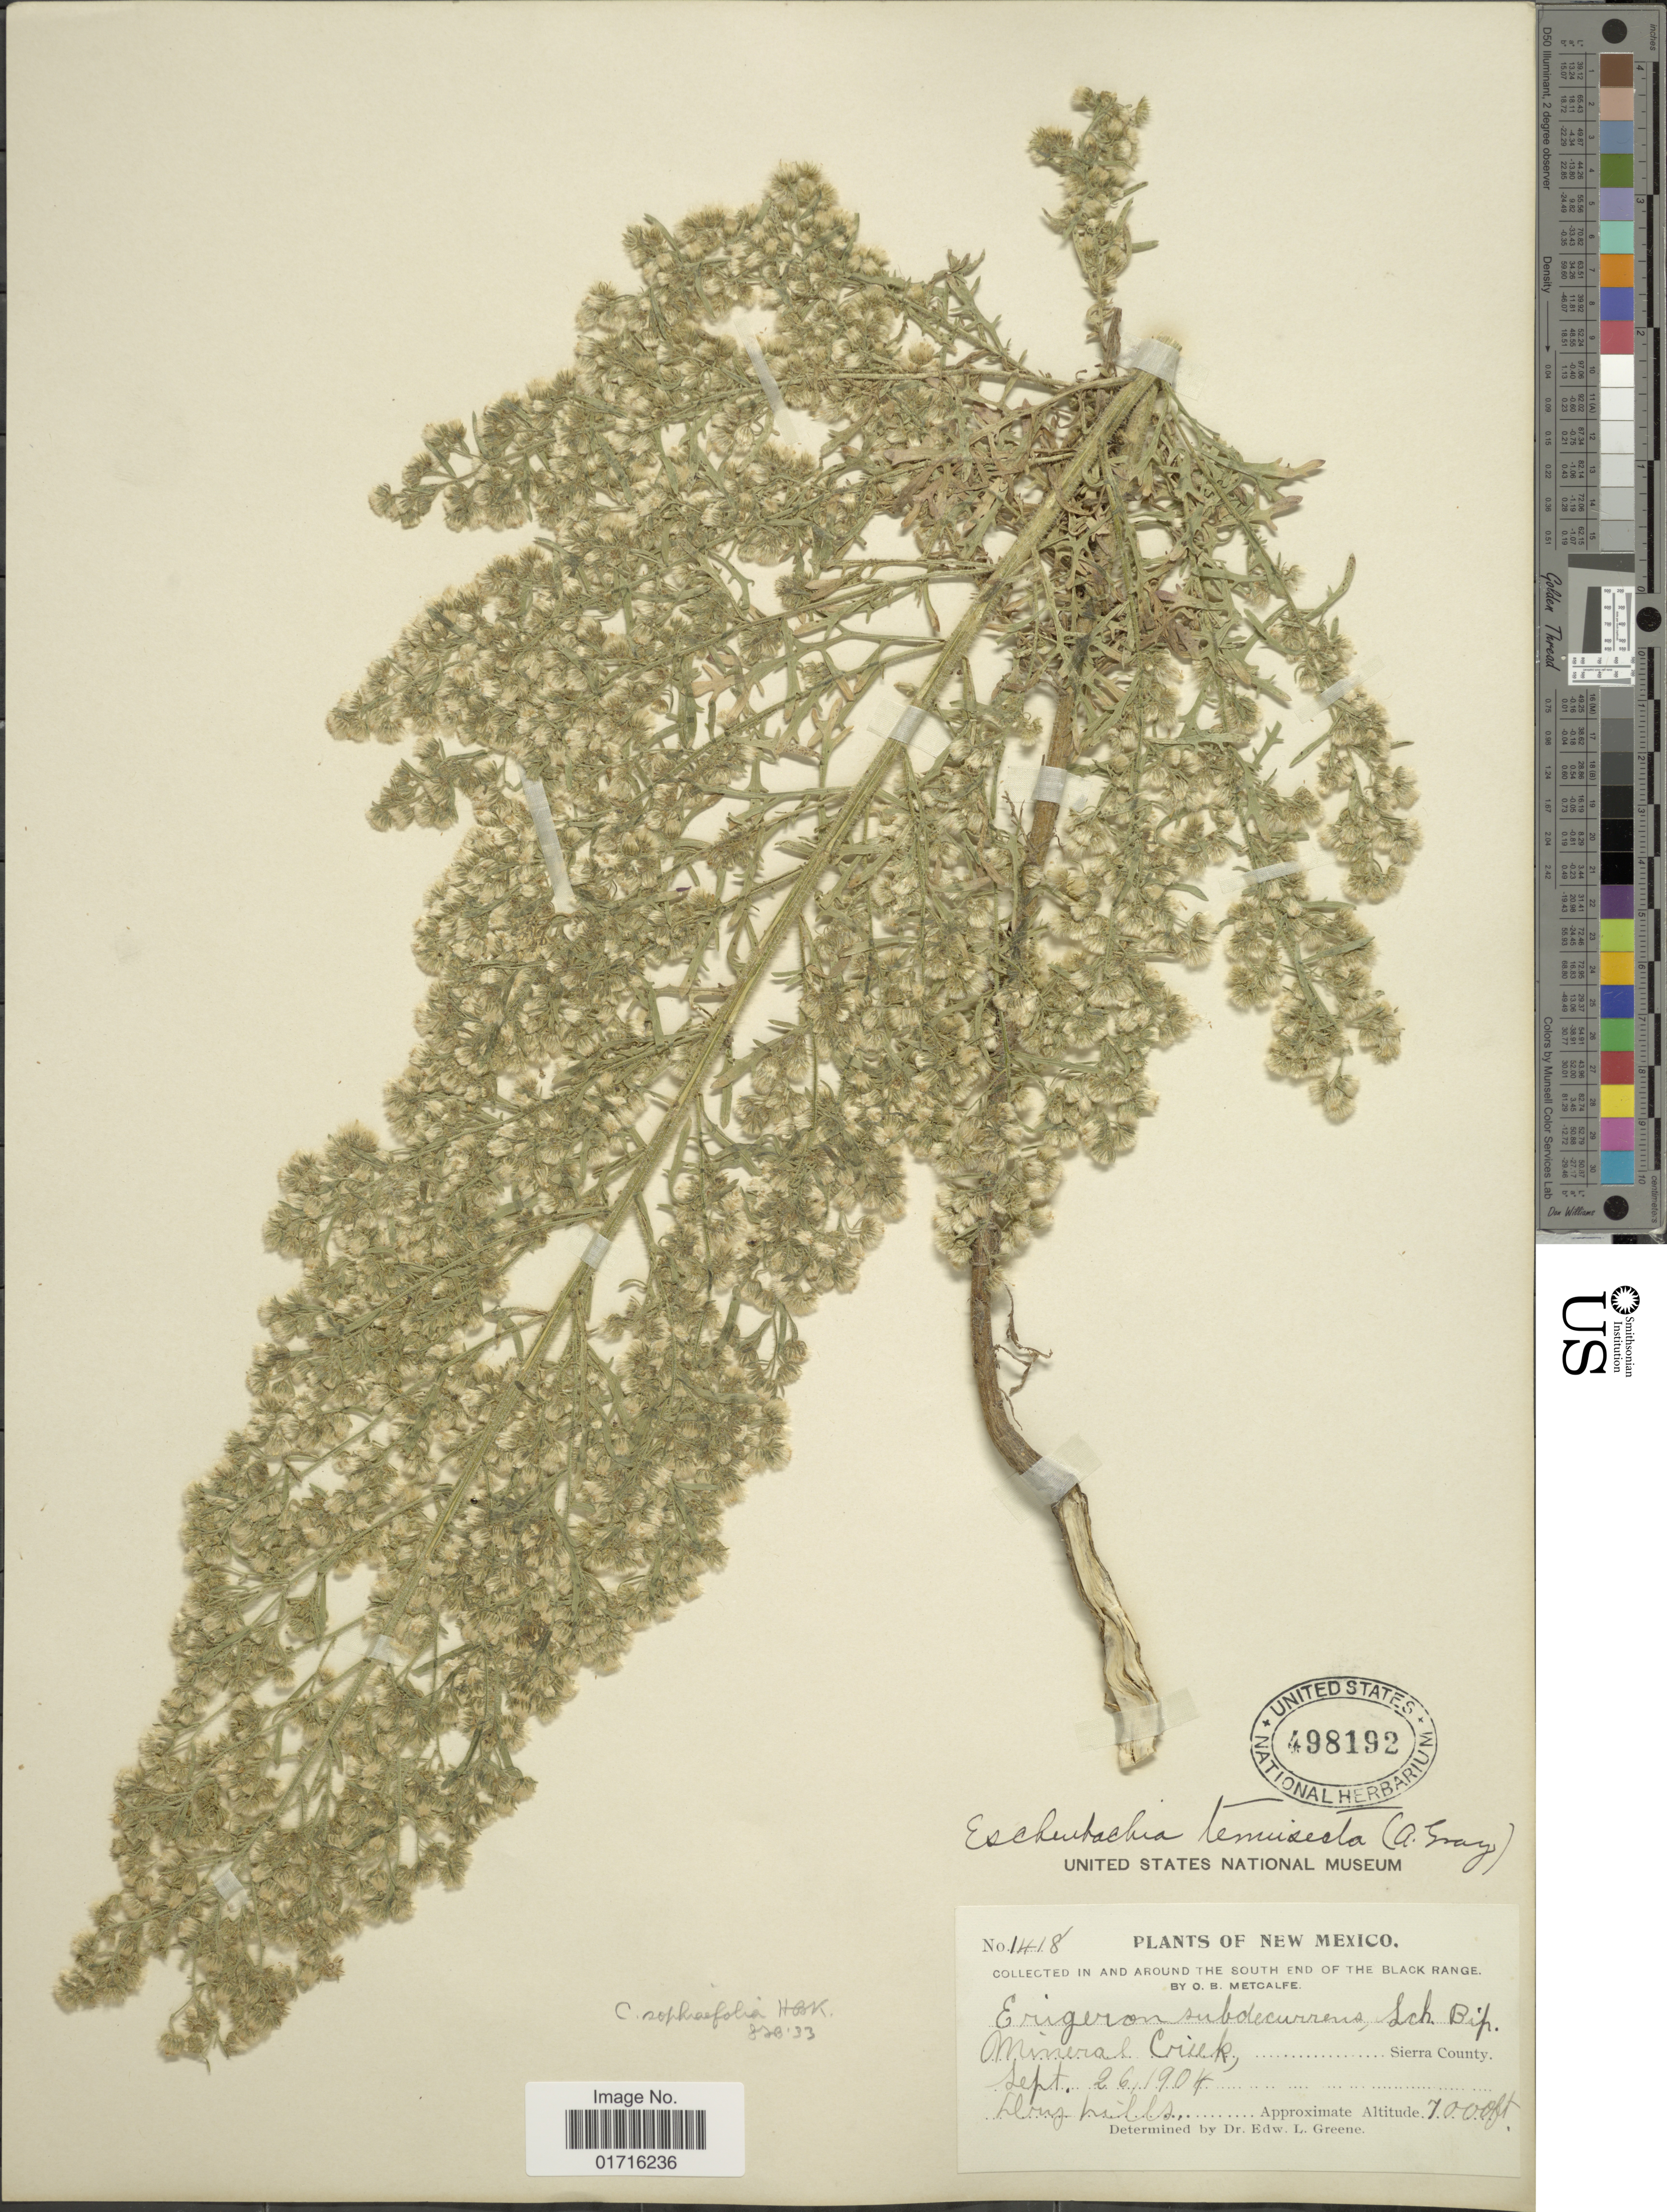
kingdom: Plantae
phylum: Tracheophyta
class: Magnoliopsida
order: Asterales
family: Asteraceae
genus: Conyza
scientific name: Conyza sophiaefolia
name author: Kunth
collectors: O. B. Metcalfe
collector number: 1418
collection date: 1904-09-26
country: United States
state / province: New Mexico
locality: In and around the South end of the Black Range, Mineral Creek, Sierra County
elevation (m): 2134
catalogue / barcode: US 498192